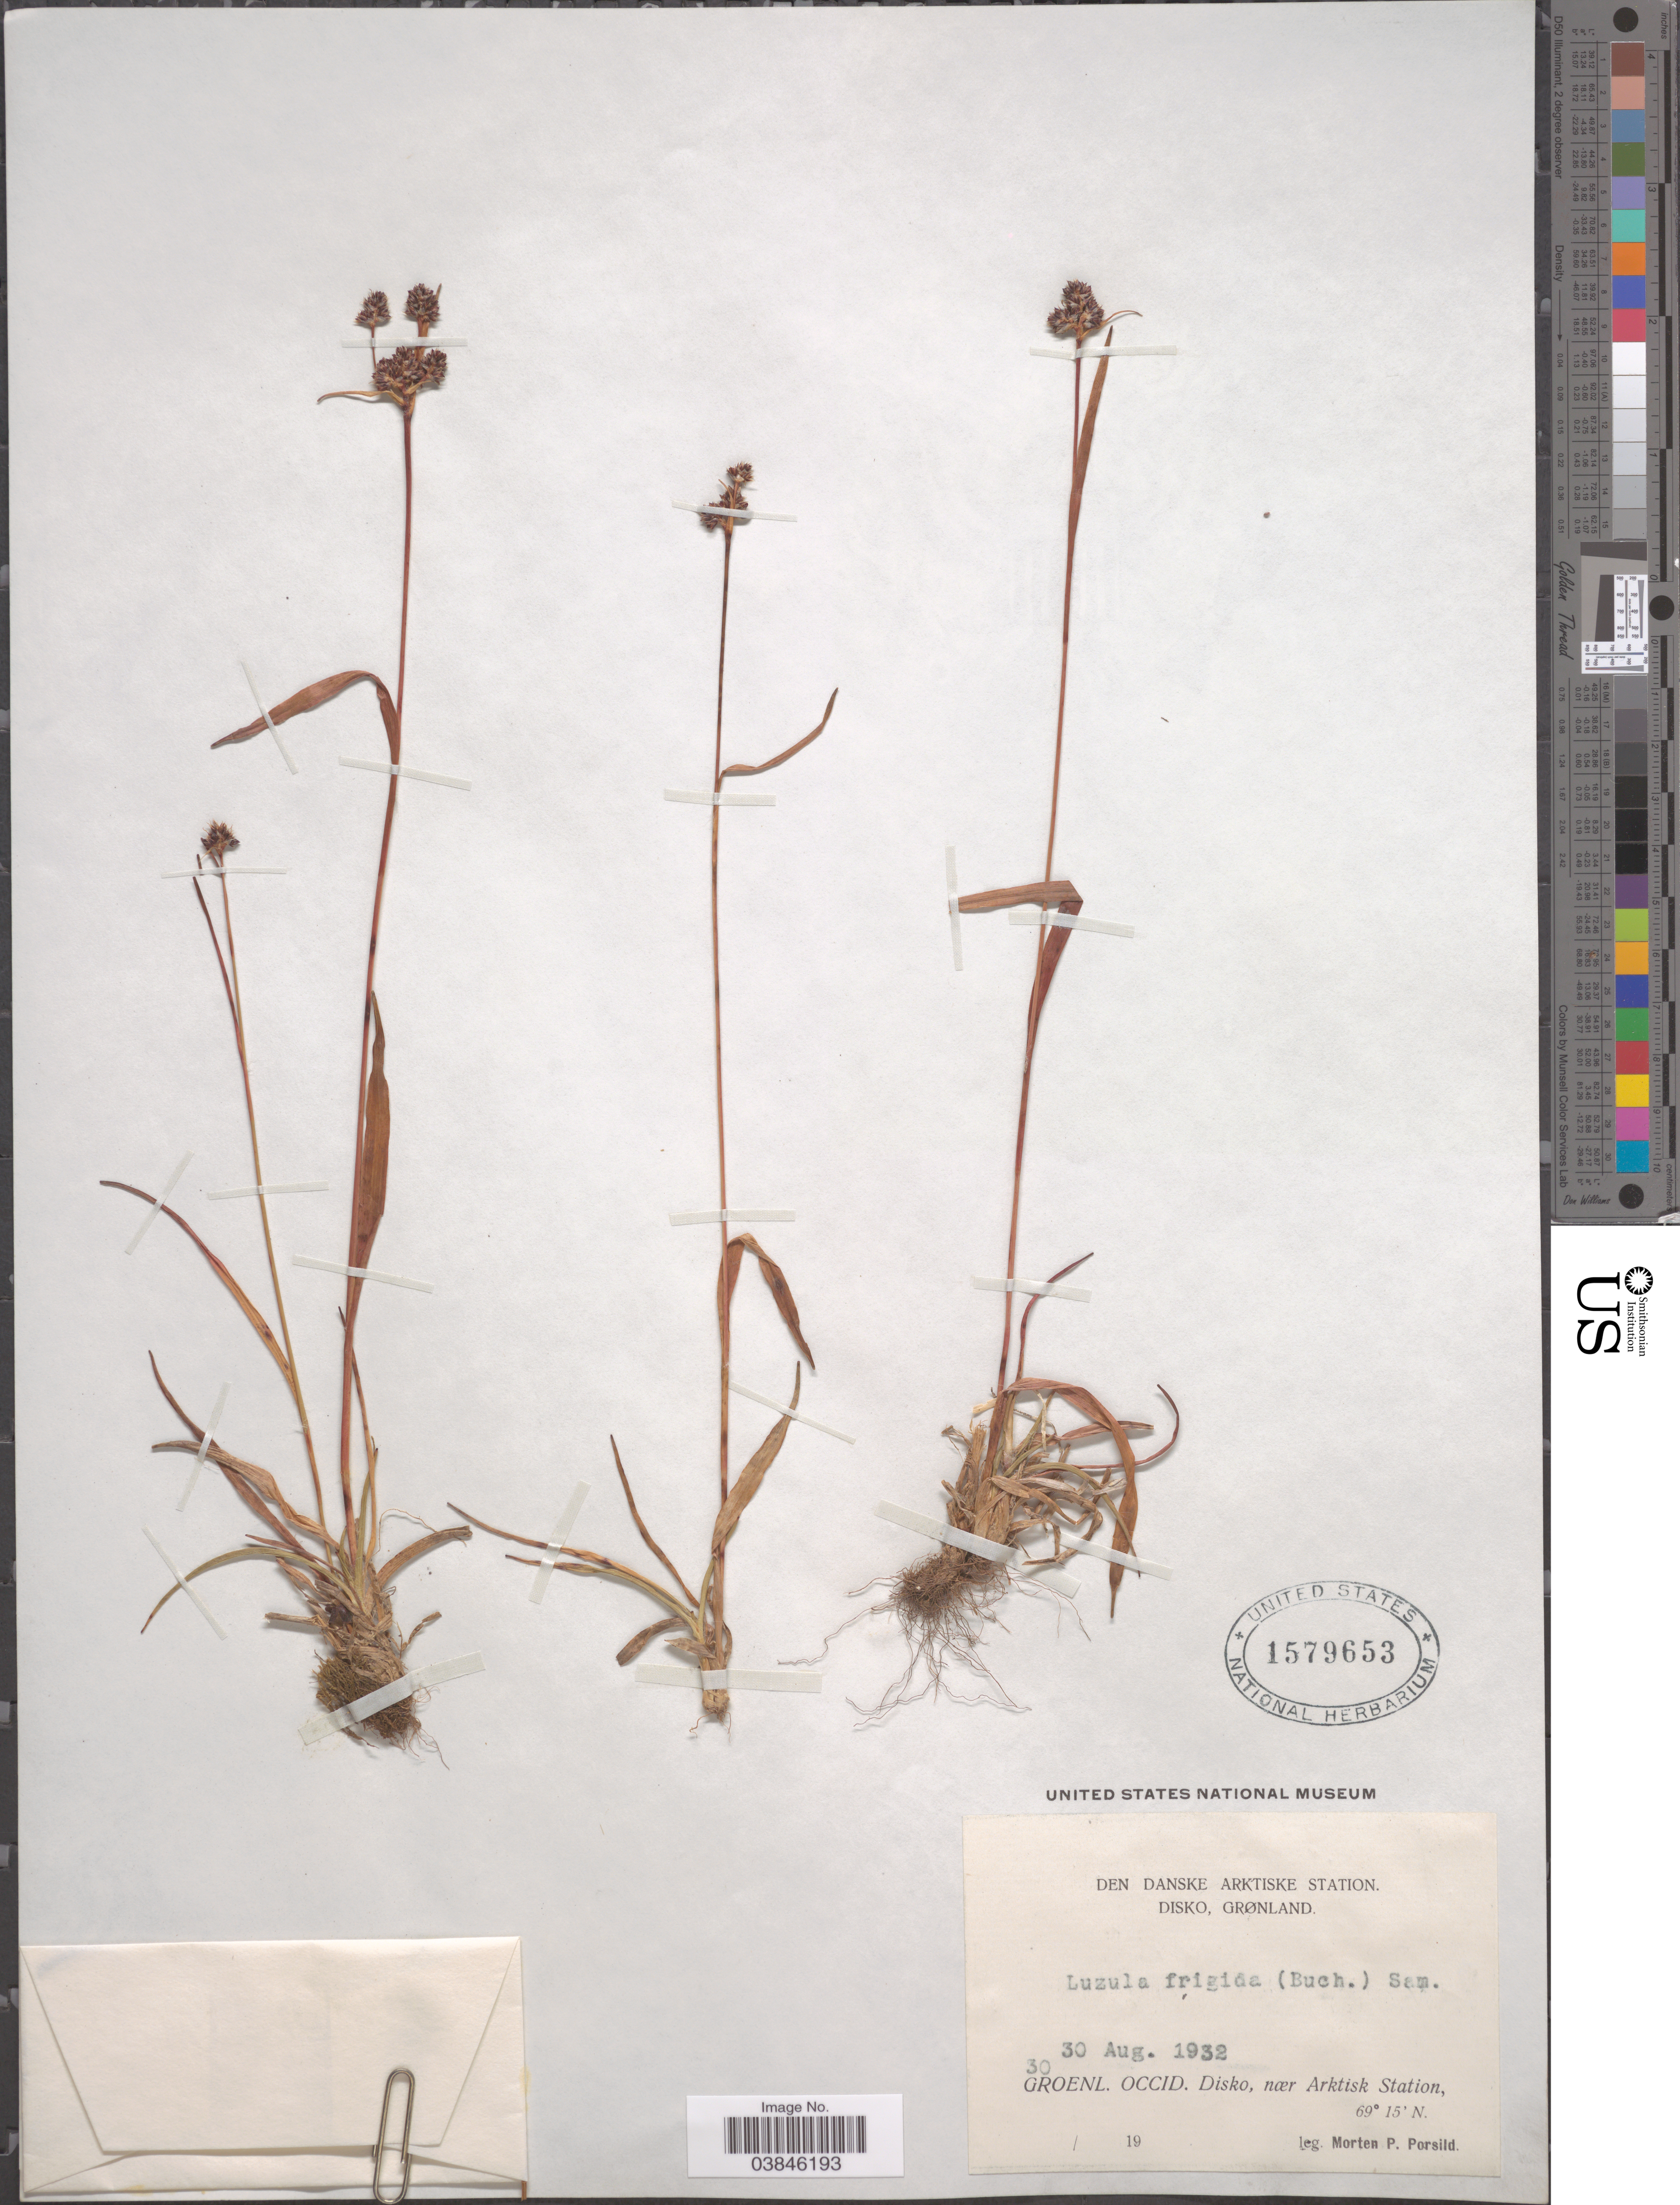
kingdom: Plantae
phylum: Tracheophyta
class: Liliopsida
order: Poales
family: Juncaceae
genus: Luzula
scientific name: Luzula multiflora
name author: (Ehrh.) Lej.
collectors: M. P. Porsild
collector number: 30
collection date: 1932-08-30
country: Greenland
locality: Den Danske Arktiske Station. Disko. Groenl. Occid. Disko, nær Arktisk Station.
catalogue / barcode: US 1579653